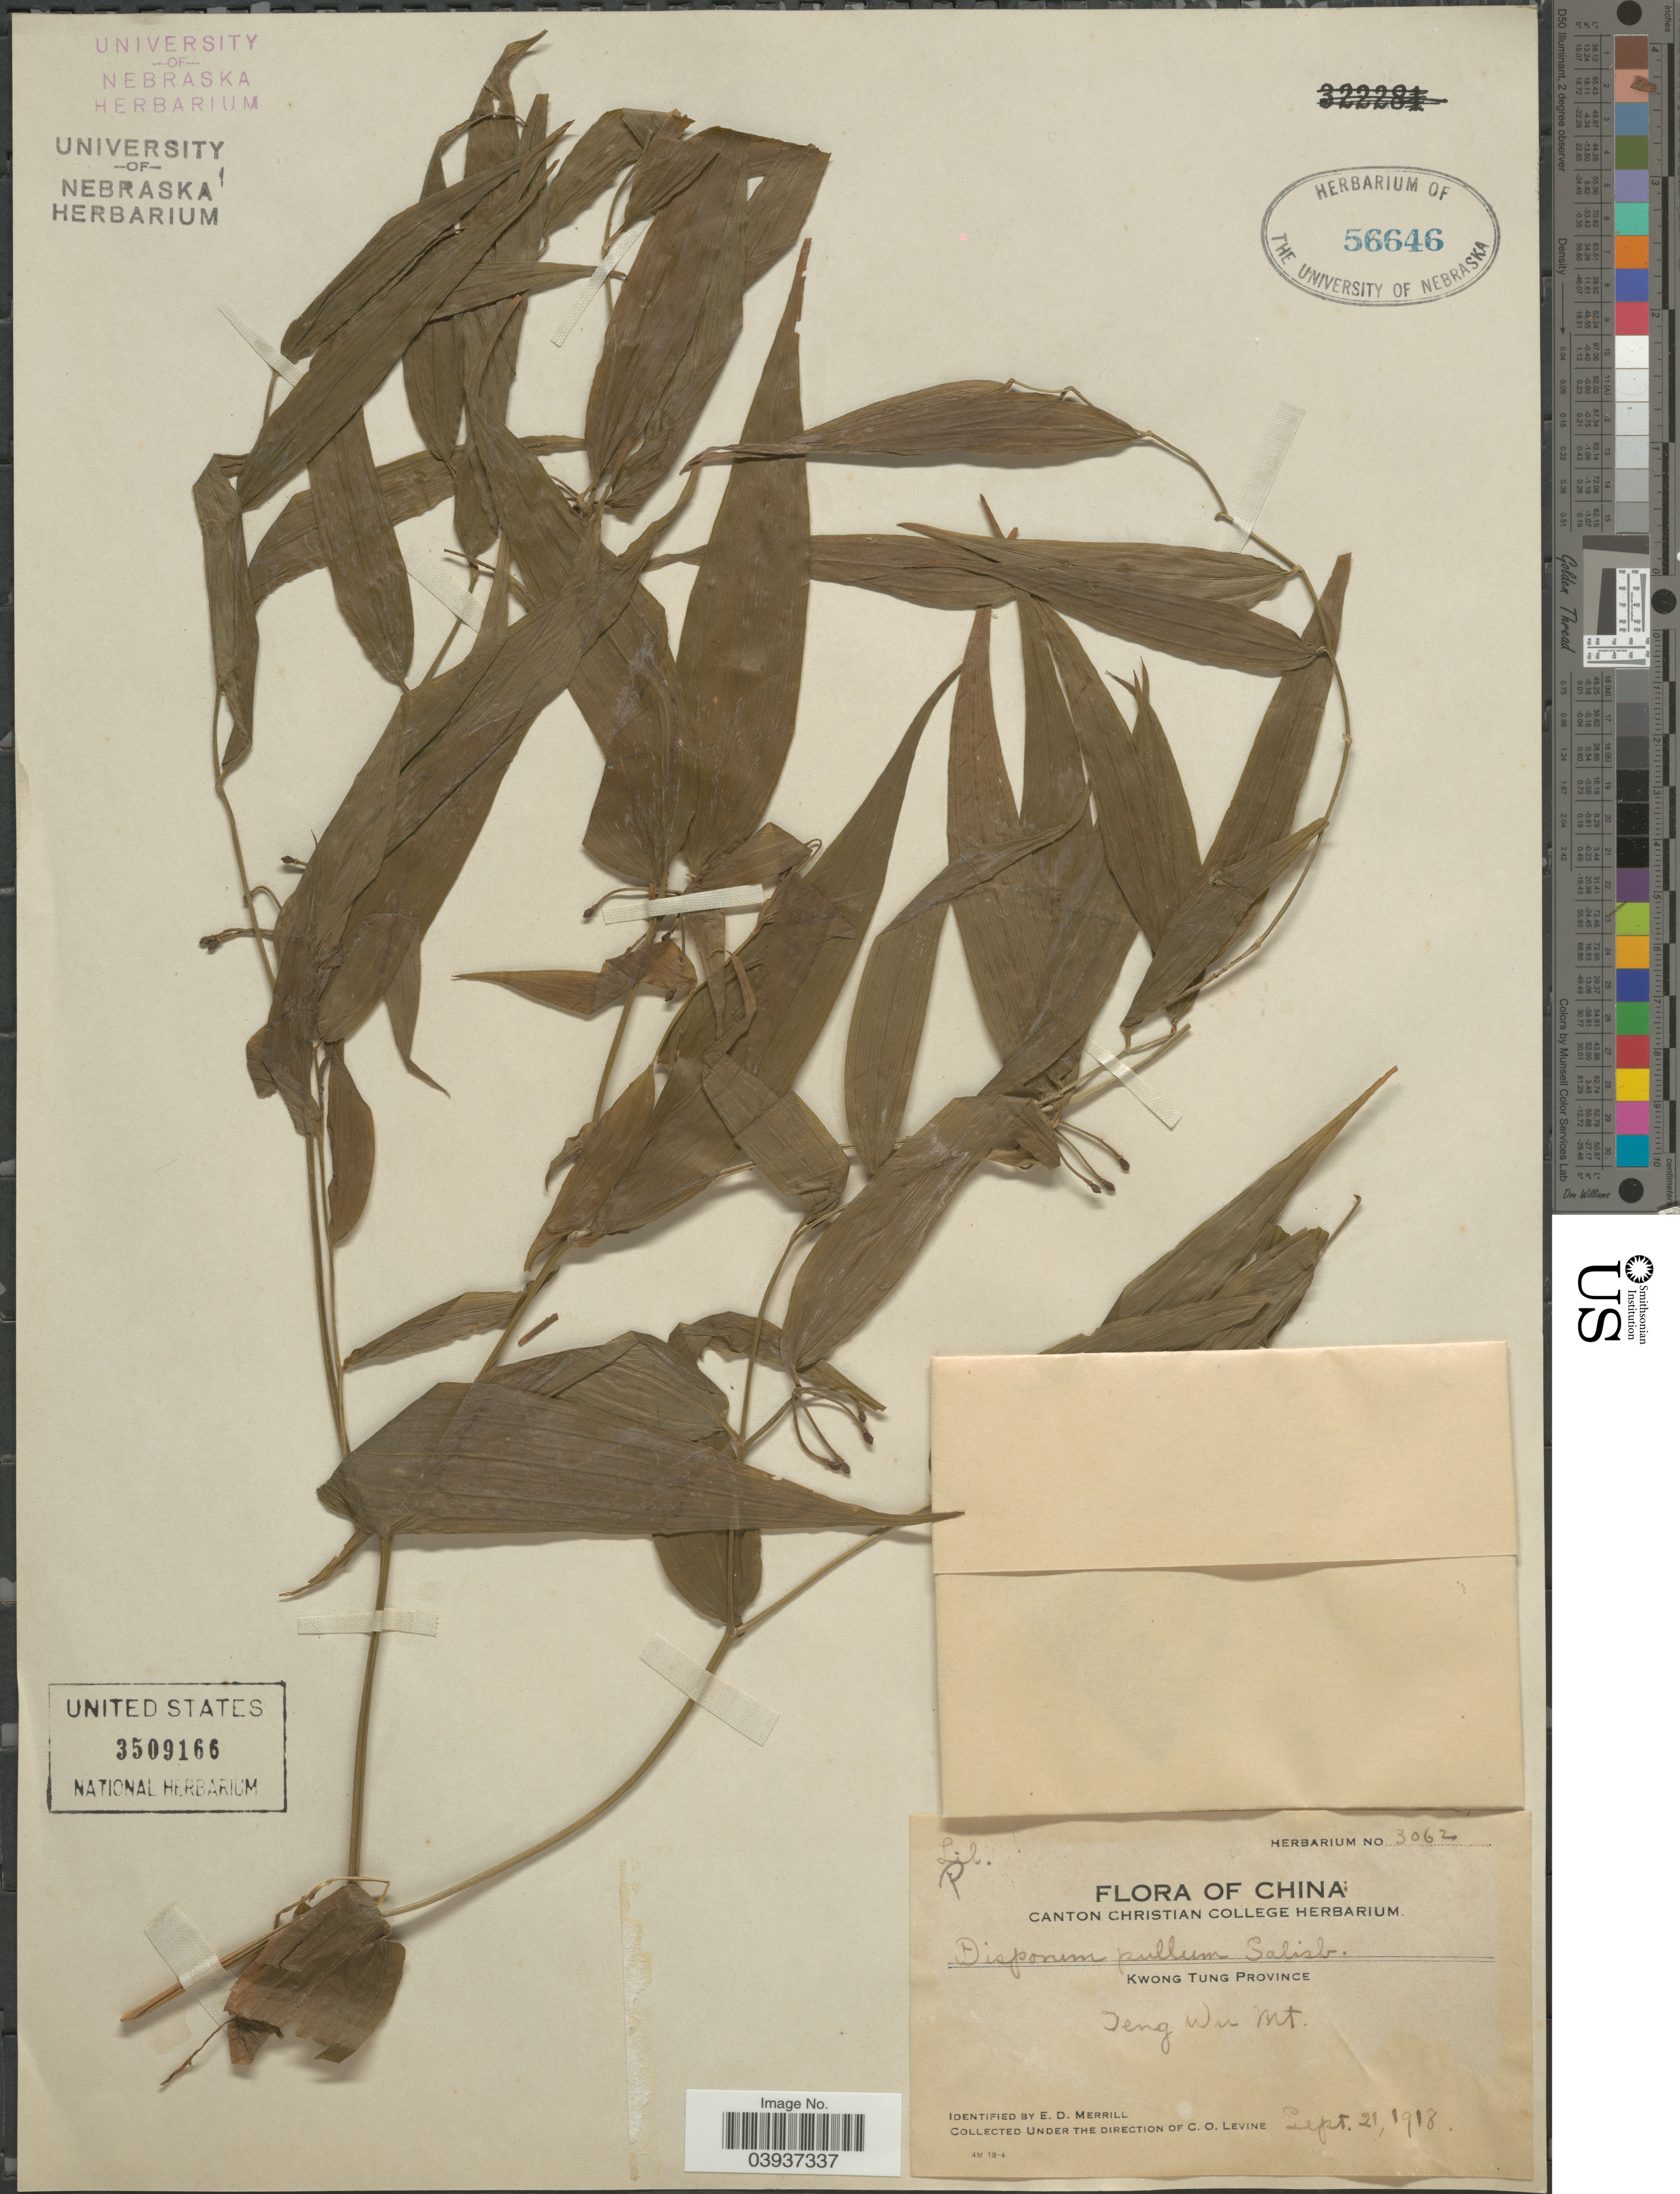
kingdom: Plantae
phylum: Tracheophyta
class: Liliopsida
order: Liliales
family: Colchicaceae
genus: Disporum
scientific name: Disporum pullum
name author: Salisb.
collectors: C. O. Levine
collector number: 3062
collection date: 1918-09-21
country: China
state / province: Guangdong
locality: Kwong Tung Province. Ten Wu Mt.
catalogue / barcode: US 3509166